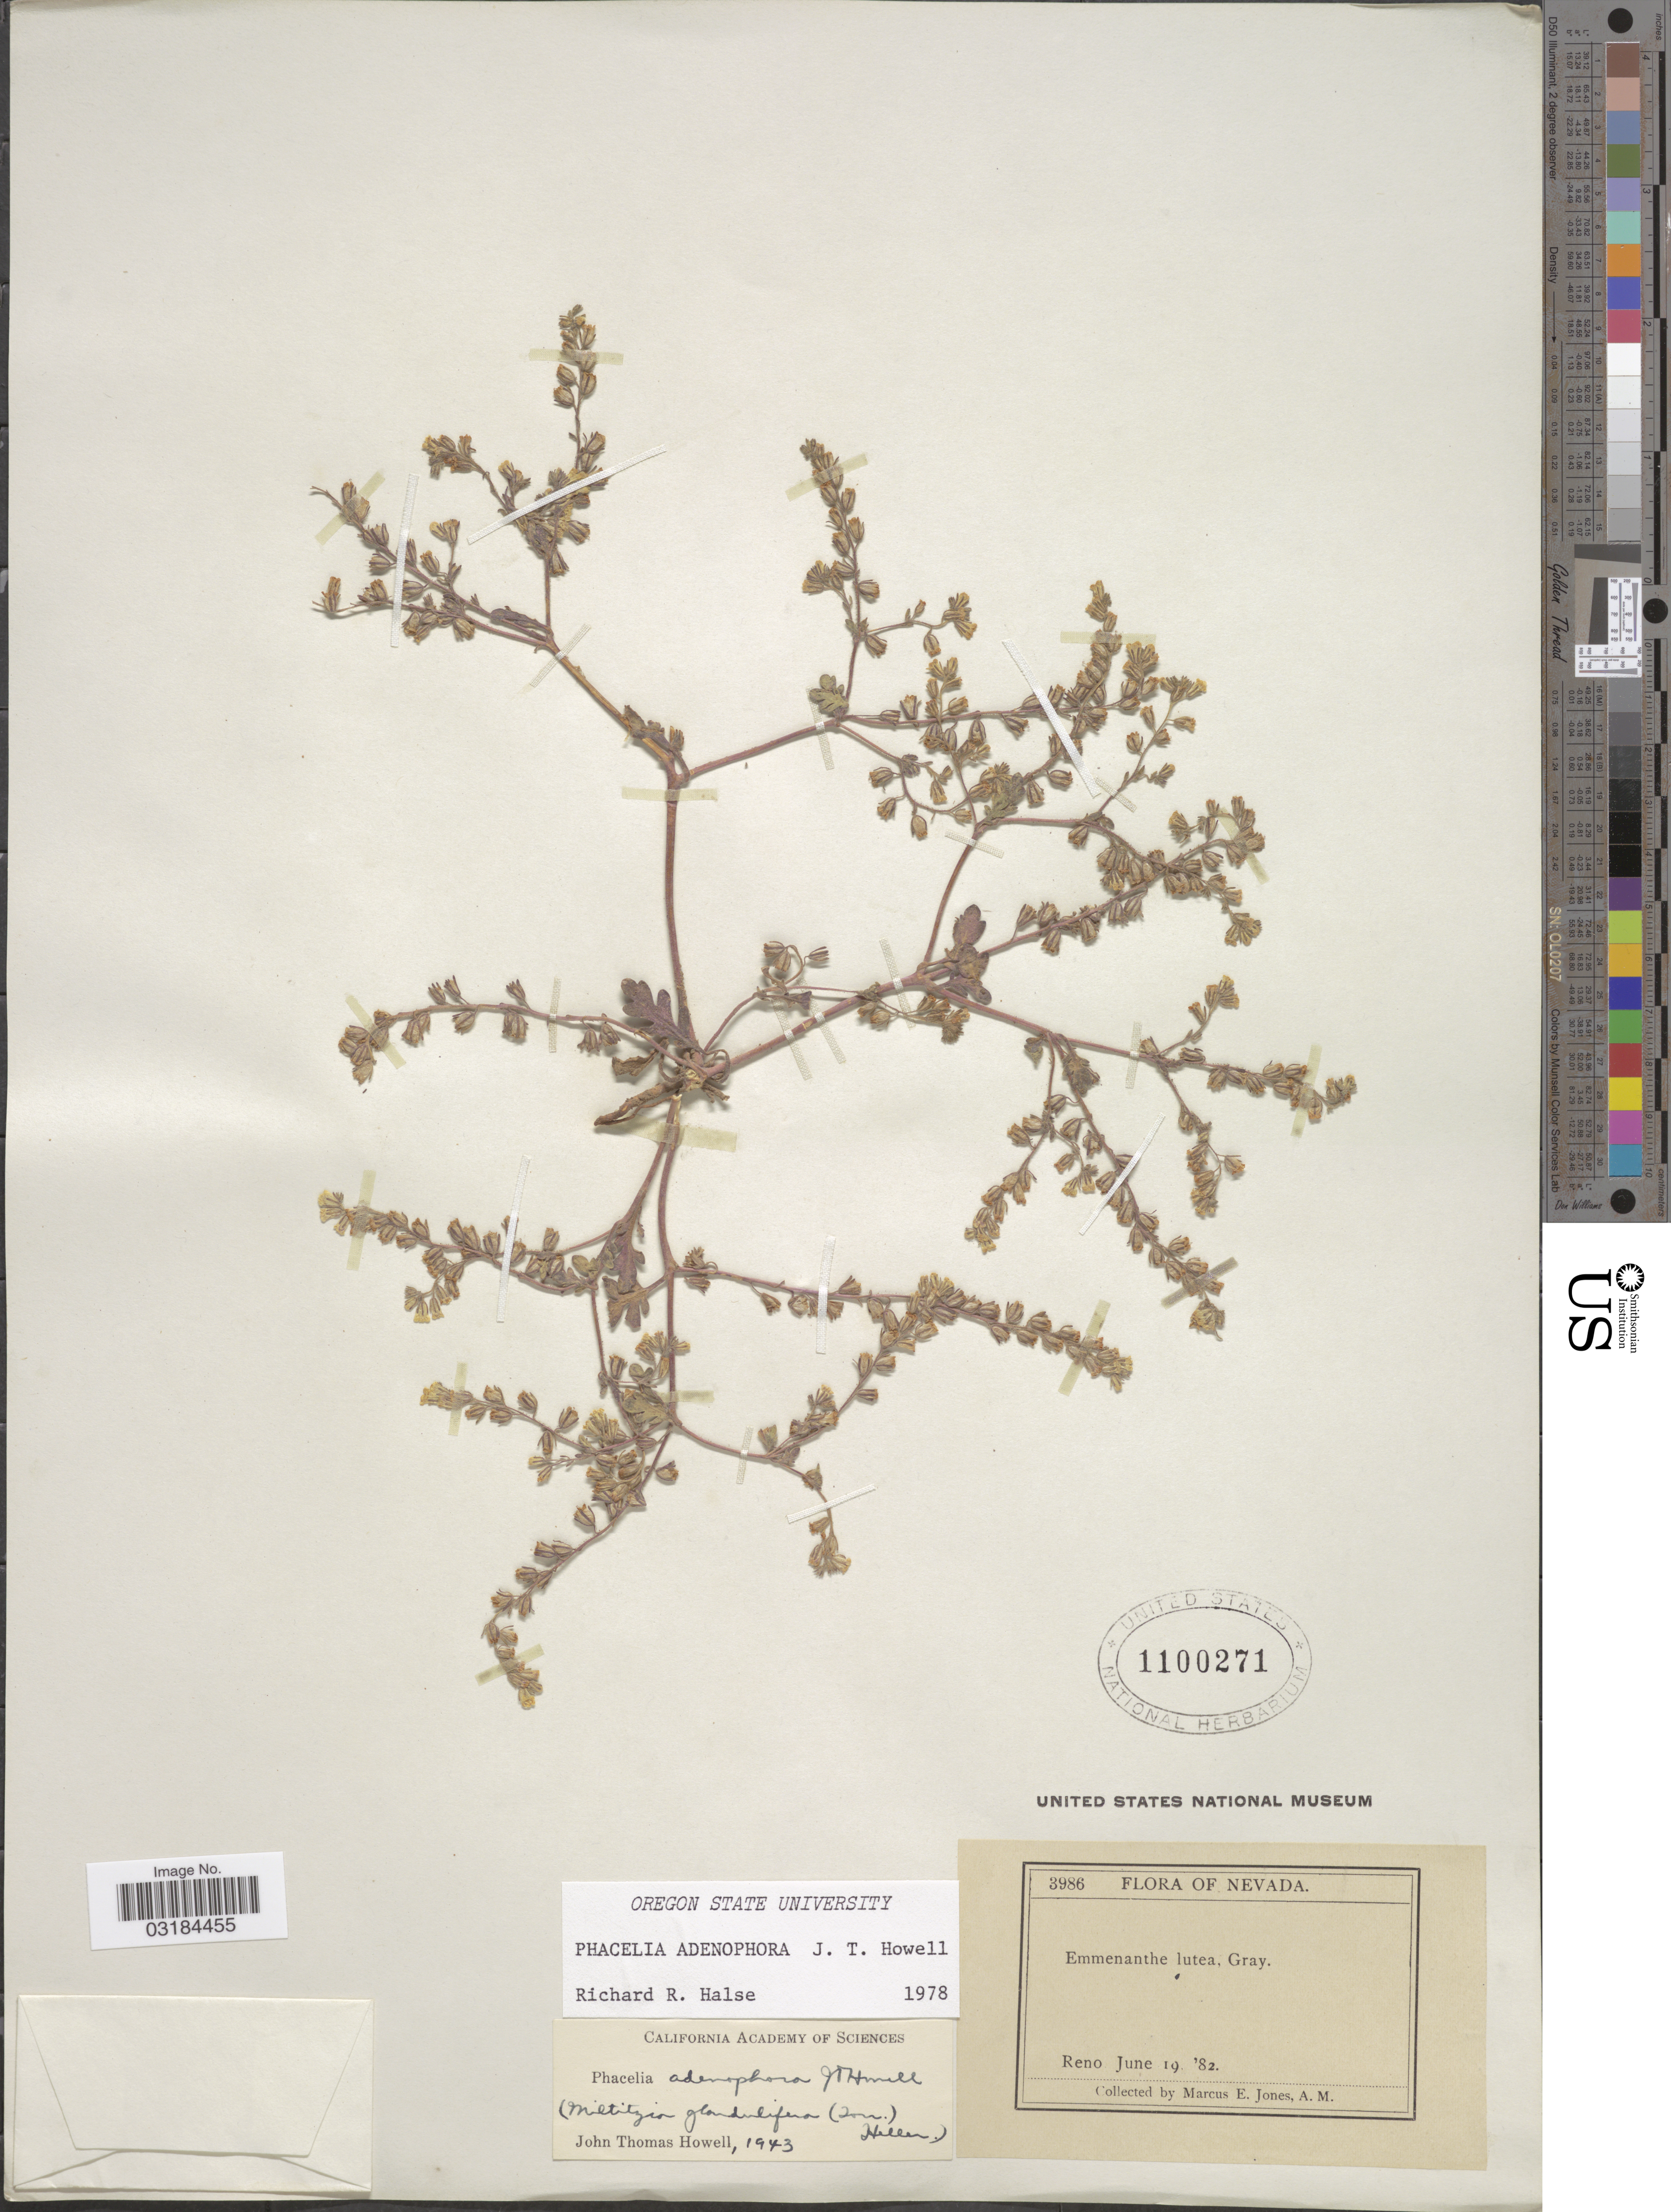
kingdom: Plantae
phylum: Tracheophyta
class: Magnoliopsida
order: Boraginales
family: Hydrophyllaceae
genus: Phacelia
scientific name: Phacelia adenophora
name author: J.T. Howell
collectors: M. E. Jones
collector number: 3986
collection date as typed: Transcribed d/m/y: 19/6/82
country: United States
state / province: Nevada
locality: Reno.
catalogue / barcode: US 1100271